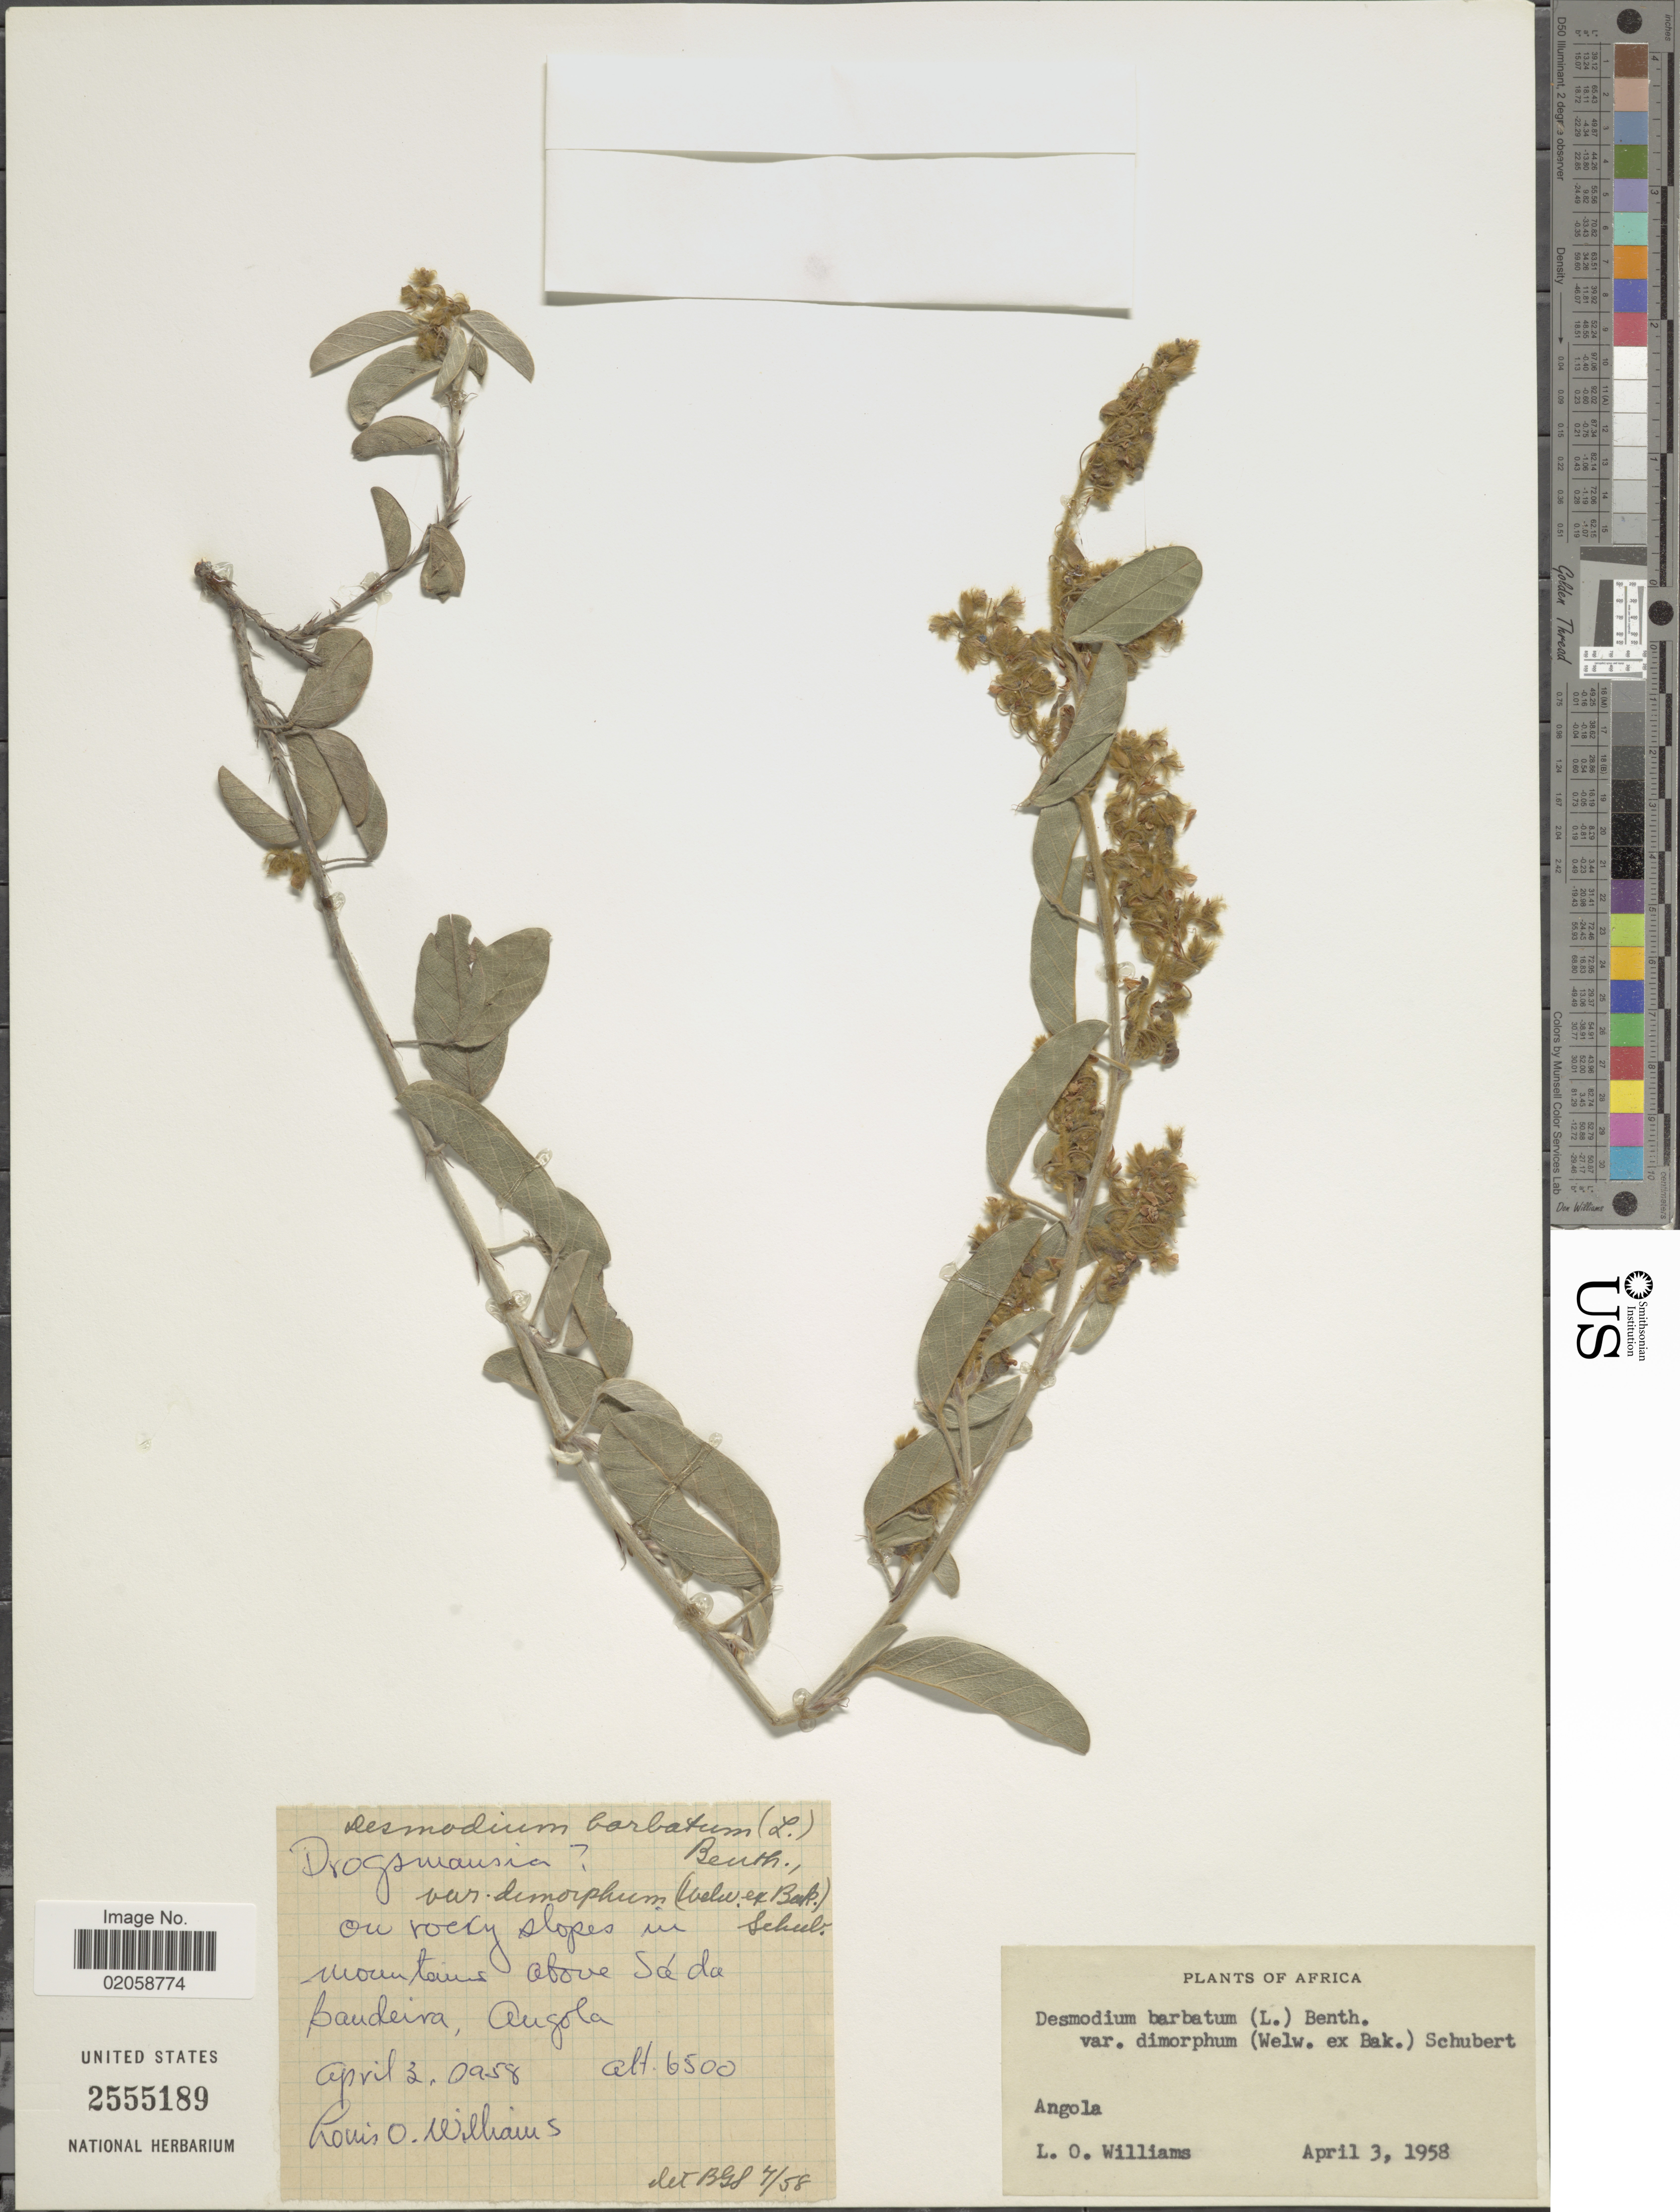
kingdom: Plantae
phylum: Tracheophyta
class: Magnoliopsida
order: Fabales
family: Fabaceae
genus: Grona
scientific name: Grona barbata var. dimorpha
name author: (Welw. ex Baker) H. Ohashi & K. Ohashi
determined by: Strong, Mark T., (BOT), Smithsonian Institution - National Museum of Natural History (UNITED STATES)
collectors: L. O. Williams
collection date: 1958-04-03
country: Angola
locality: Mountains above Sáda Baudeira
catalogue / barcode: US 2555189